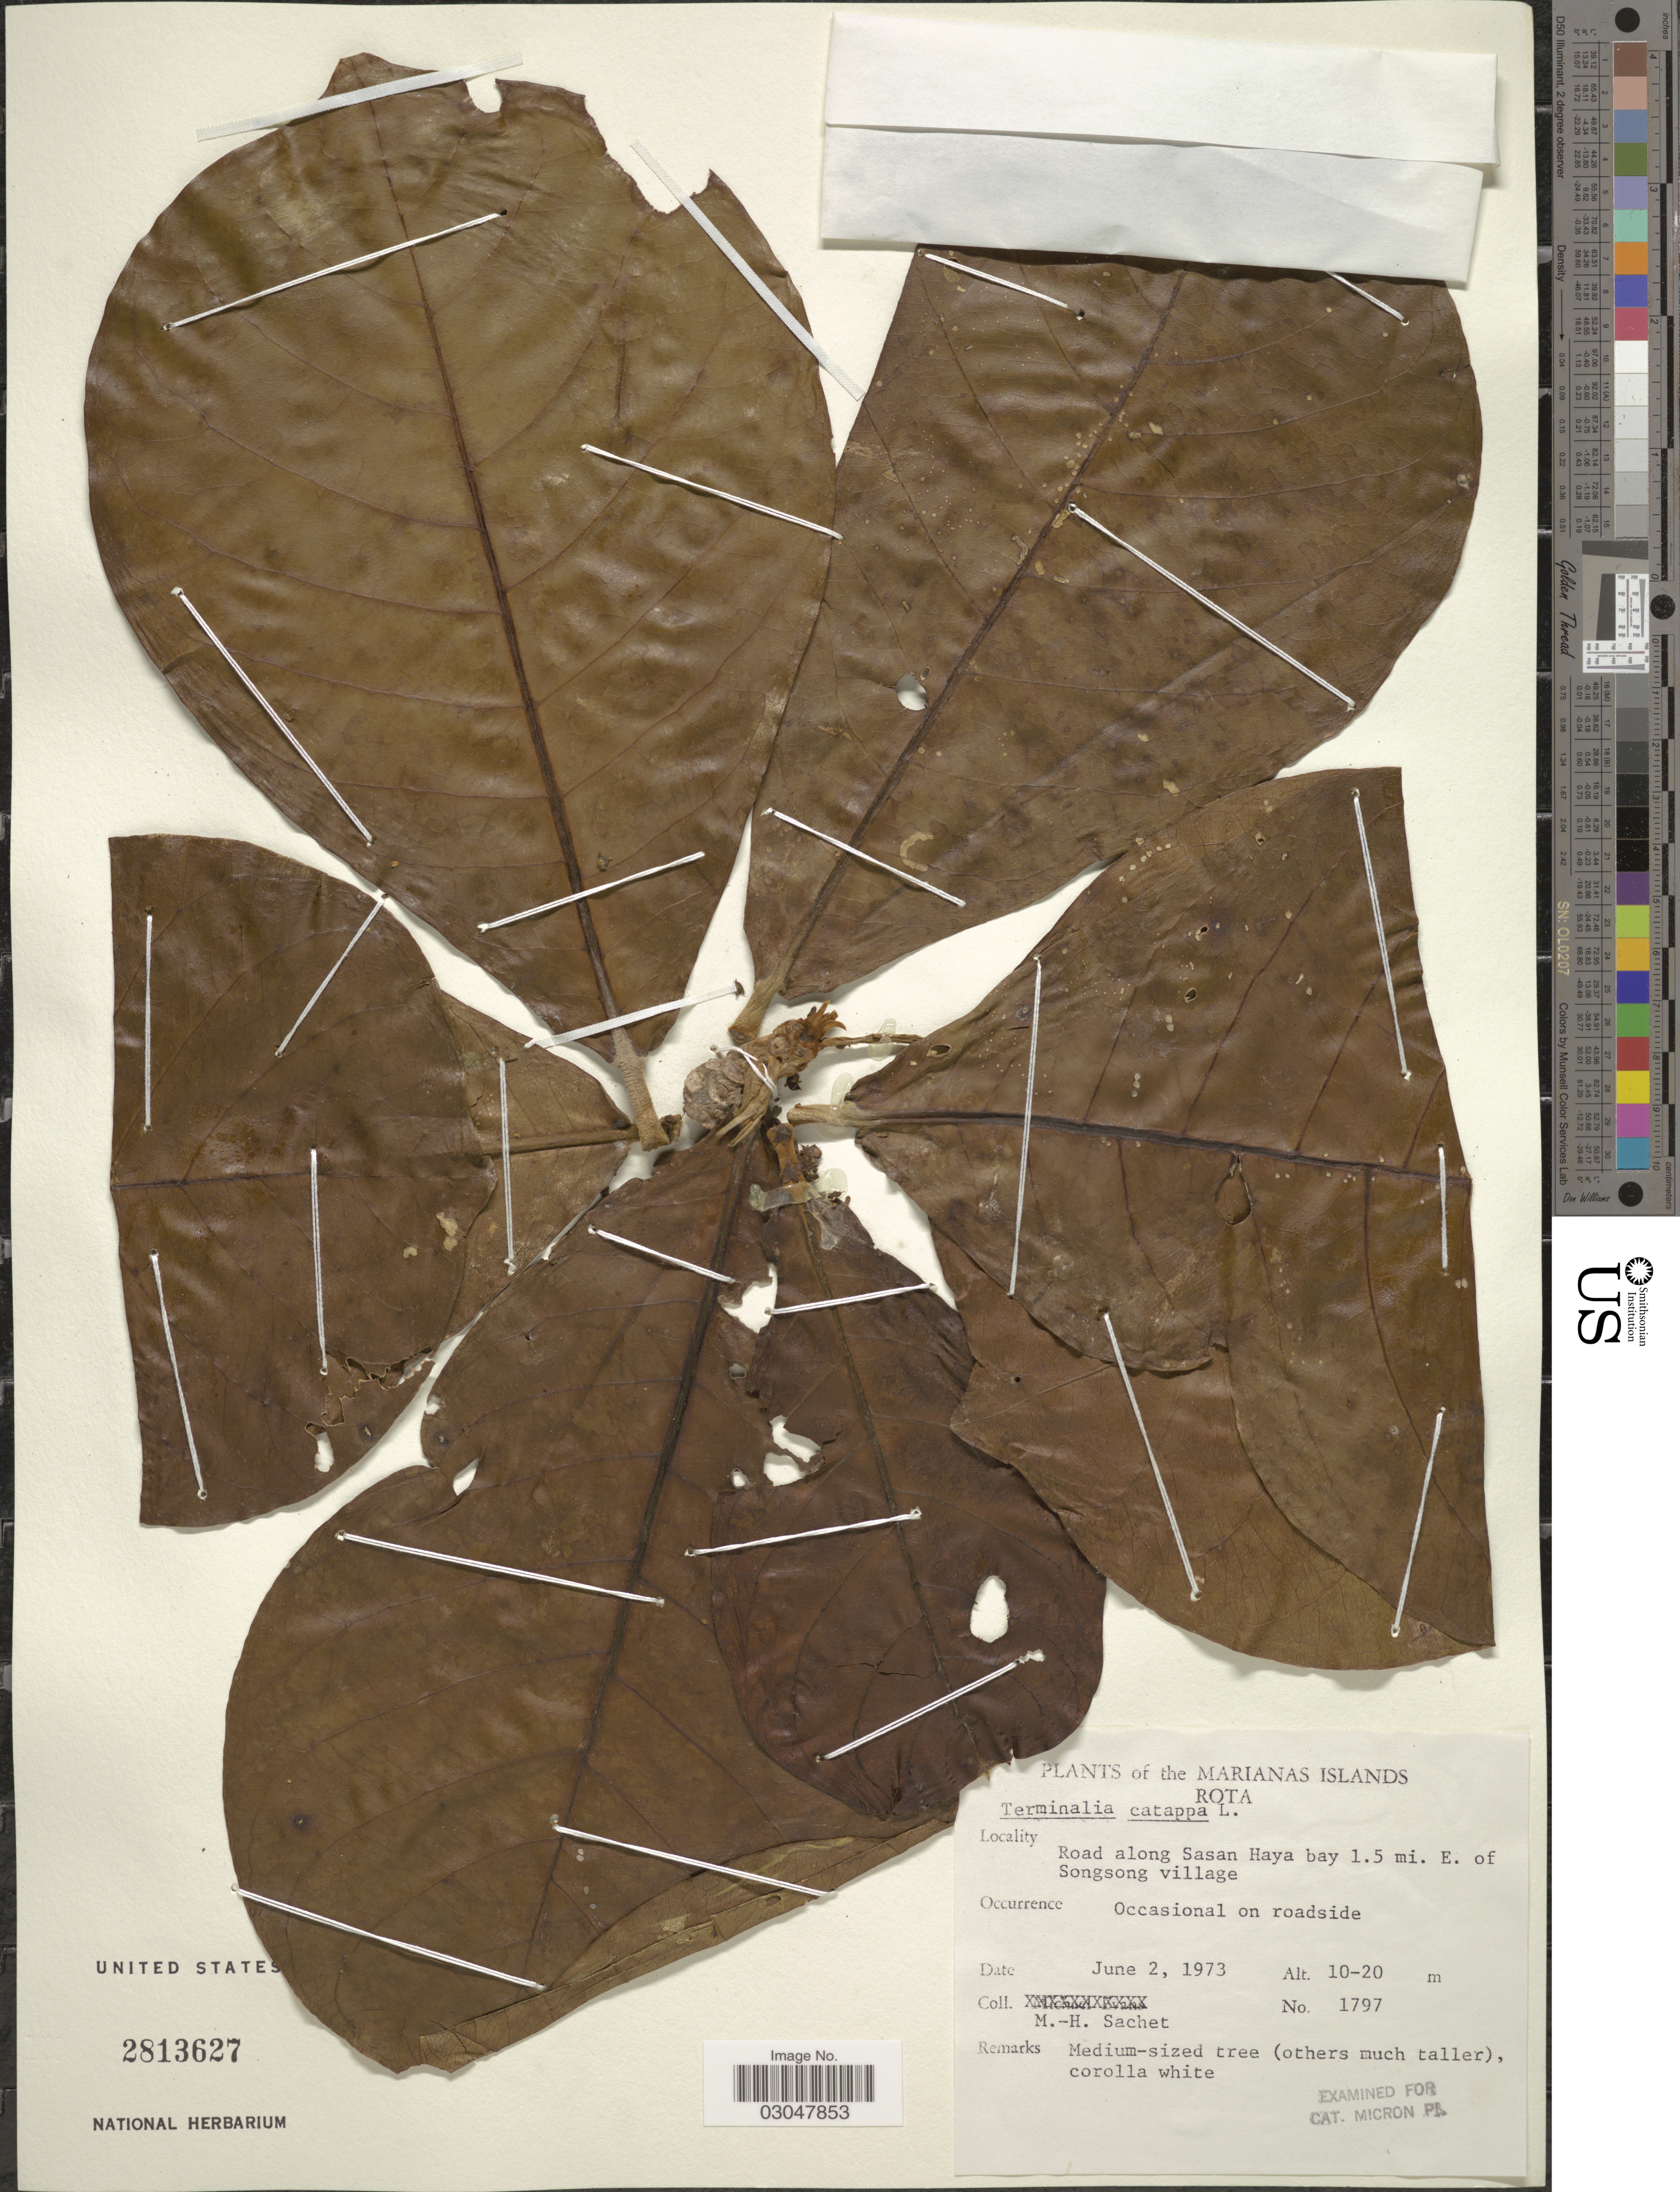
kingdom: Plantae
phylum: Tracheophyta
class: Magnoliopsida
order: Myrtales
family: Combretaceae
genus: Terminalia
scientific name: Terminalia catappa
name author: L.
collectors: M.-H. Sachet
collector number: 1797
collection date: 1973-06-02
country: Northern Mariana Islands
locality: Marianas Islands. Rota. Road along Sasan Haya bay 1.5 mi. E. of Songsong village.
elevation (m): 10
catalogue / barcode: US 2813627